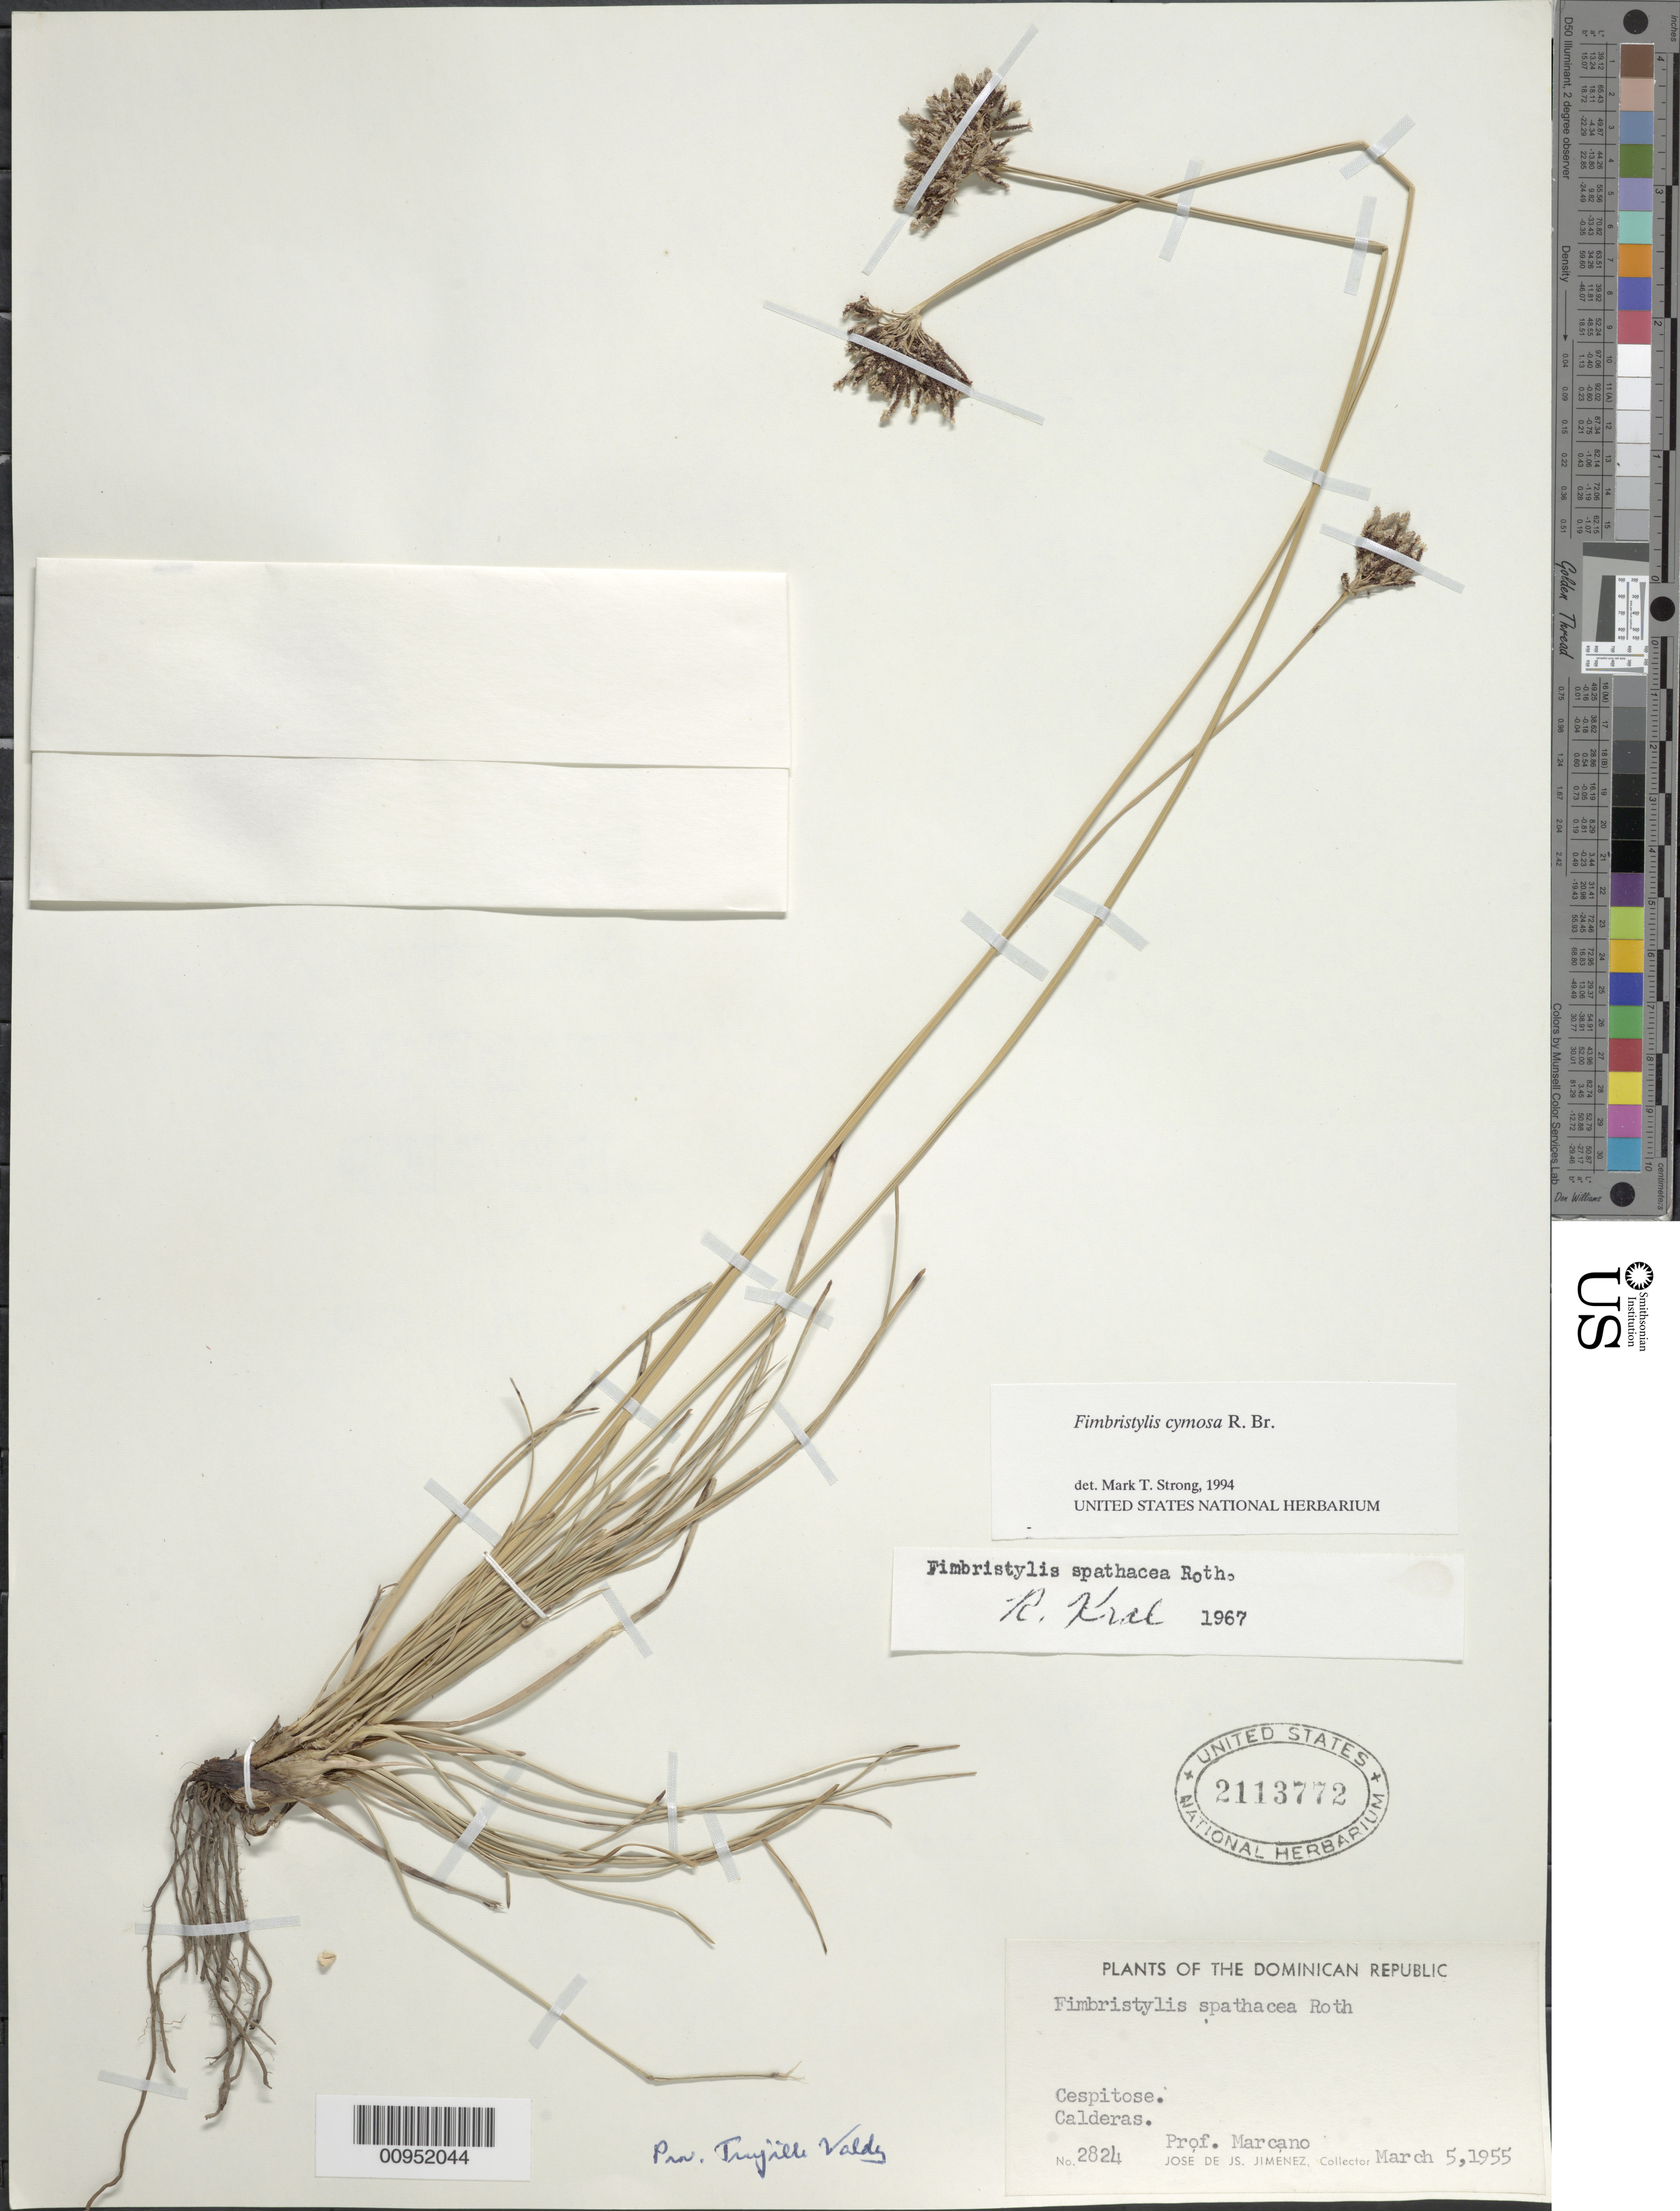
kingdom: Plantae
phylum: Tracheophyta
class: Liliopsida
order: Poales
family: Cyperaceae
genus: Fimbristylis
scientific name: Fimbristylis cymosa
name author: R. Br.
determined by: Strong, M. T., (US), Smithsonian Institution - National Museum of Natural History (UNITED STATES)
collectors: J. J. Jiménez & -. Marcano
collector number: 2824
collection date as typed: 05 Mar 1955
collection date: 1955-03-05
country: Dominican Republic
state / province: Trujillo Valdez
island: Hispaniola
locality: Calderas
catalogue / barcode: US 2113772